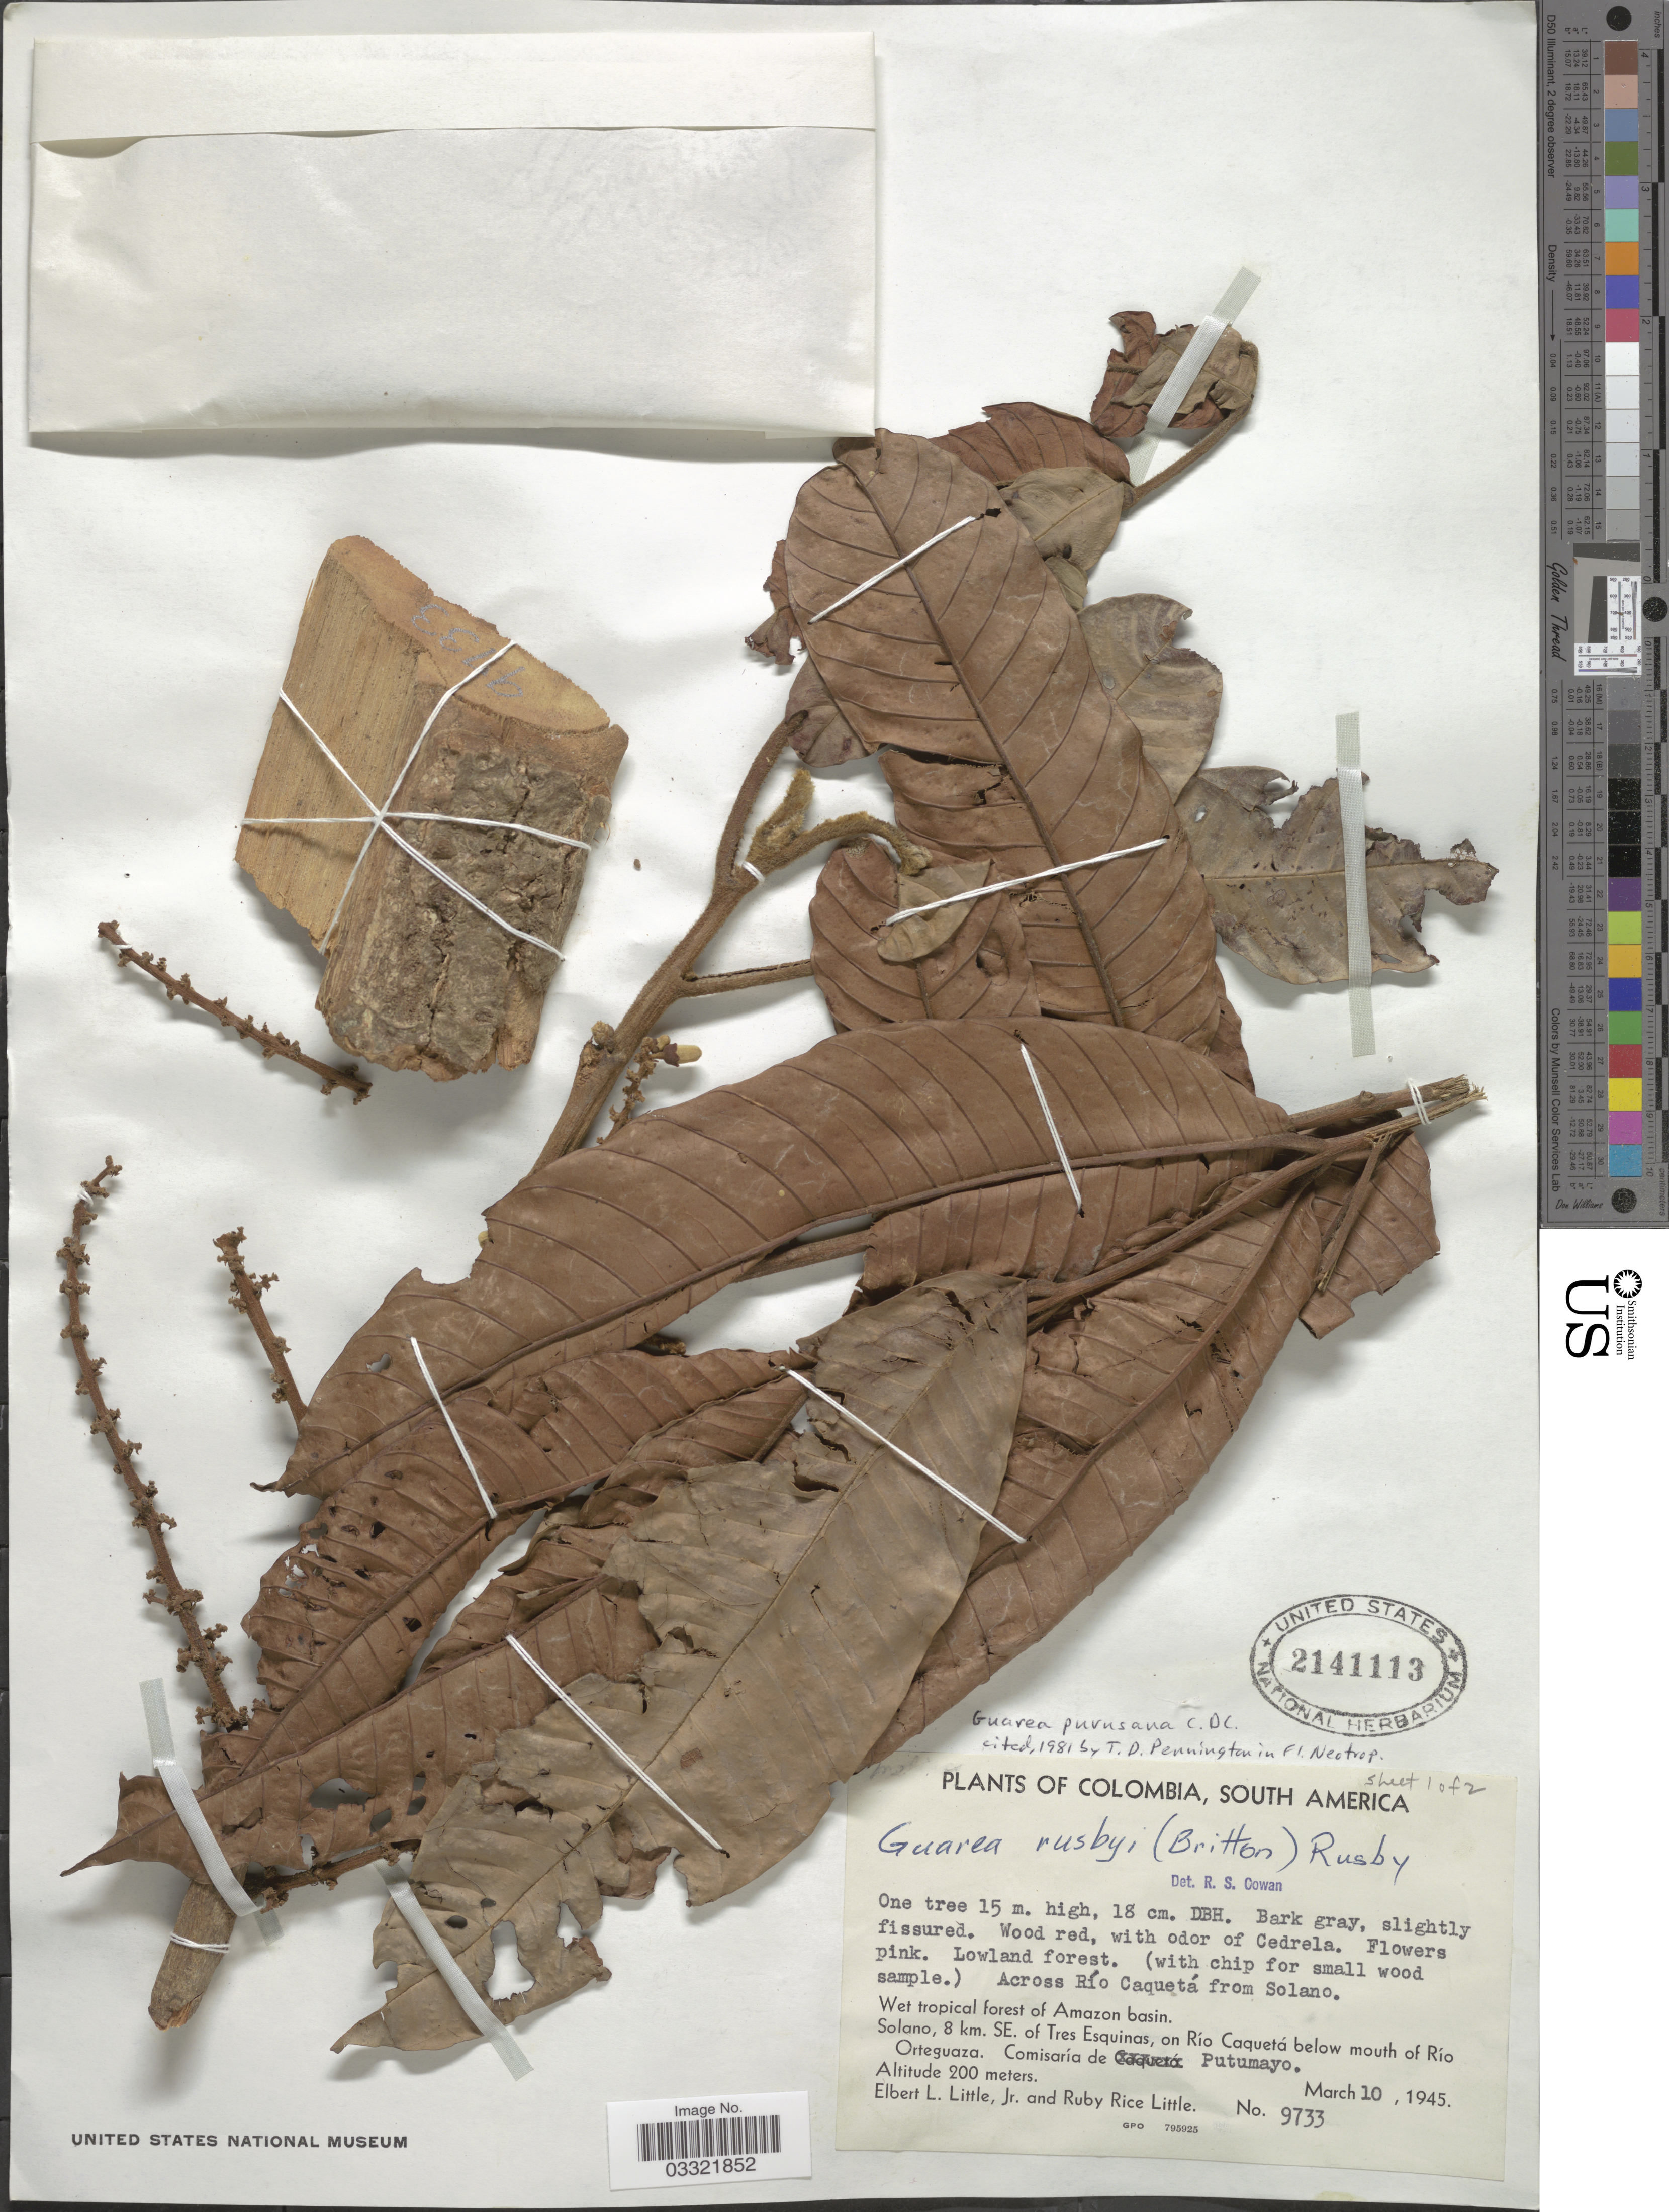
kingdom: Plantae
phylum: Tracheophyta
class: Magnoliopsida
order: Sapindales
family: Meliaceae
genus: Guarea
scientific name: Guarea purusana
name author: C. DC.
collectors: E. L. Little & R. R. Little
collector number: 9733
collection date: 1945-03-10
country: Colombia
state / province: Putumayo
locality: Across Río Caquetá from Solano. Wet tropical forest of Amazon basin. Solano, 8 km. SE. of Tres Esquinas, on Río Caquetá below mouth of Río Orteguaza. Comisaría de Putumayo.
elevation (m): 200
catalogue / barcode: US 2141113